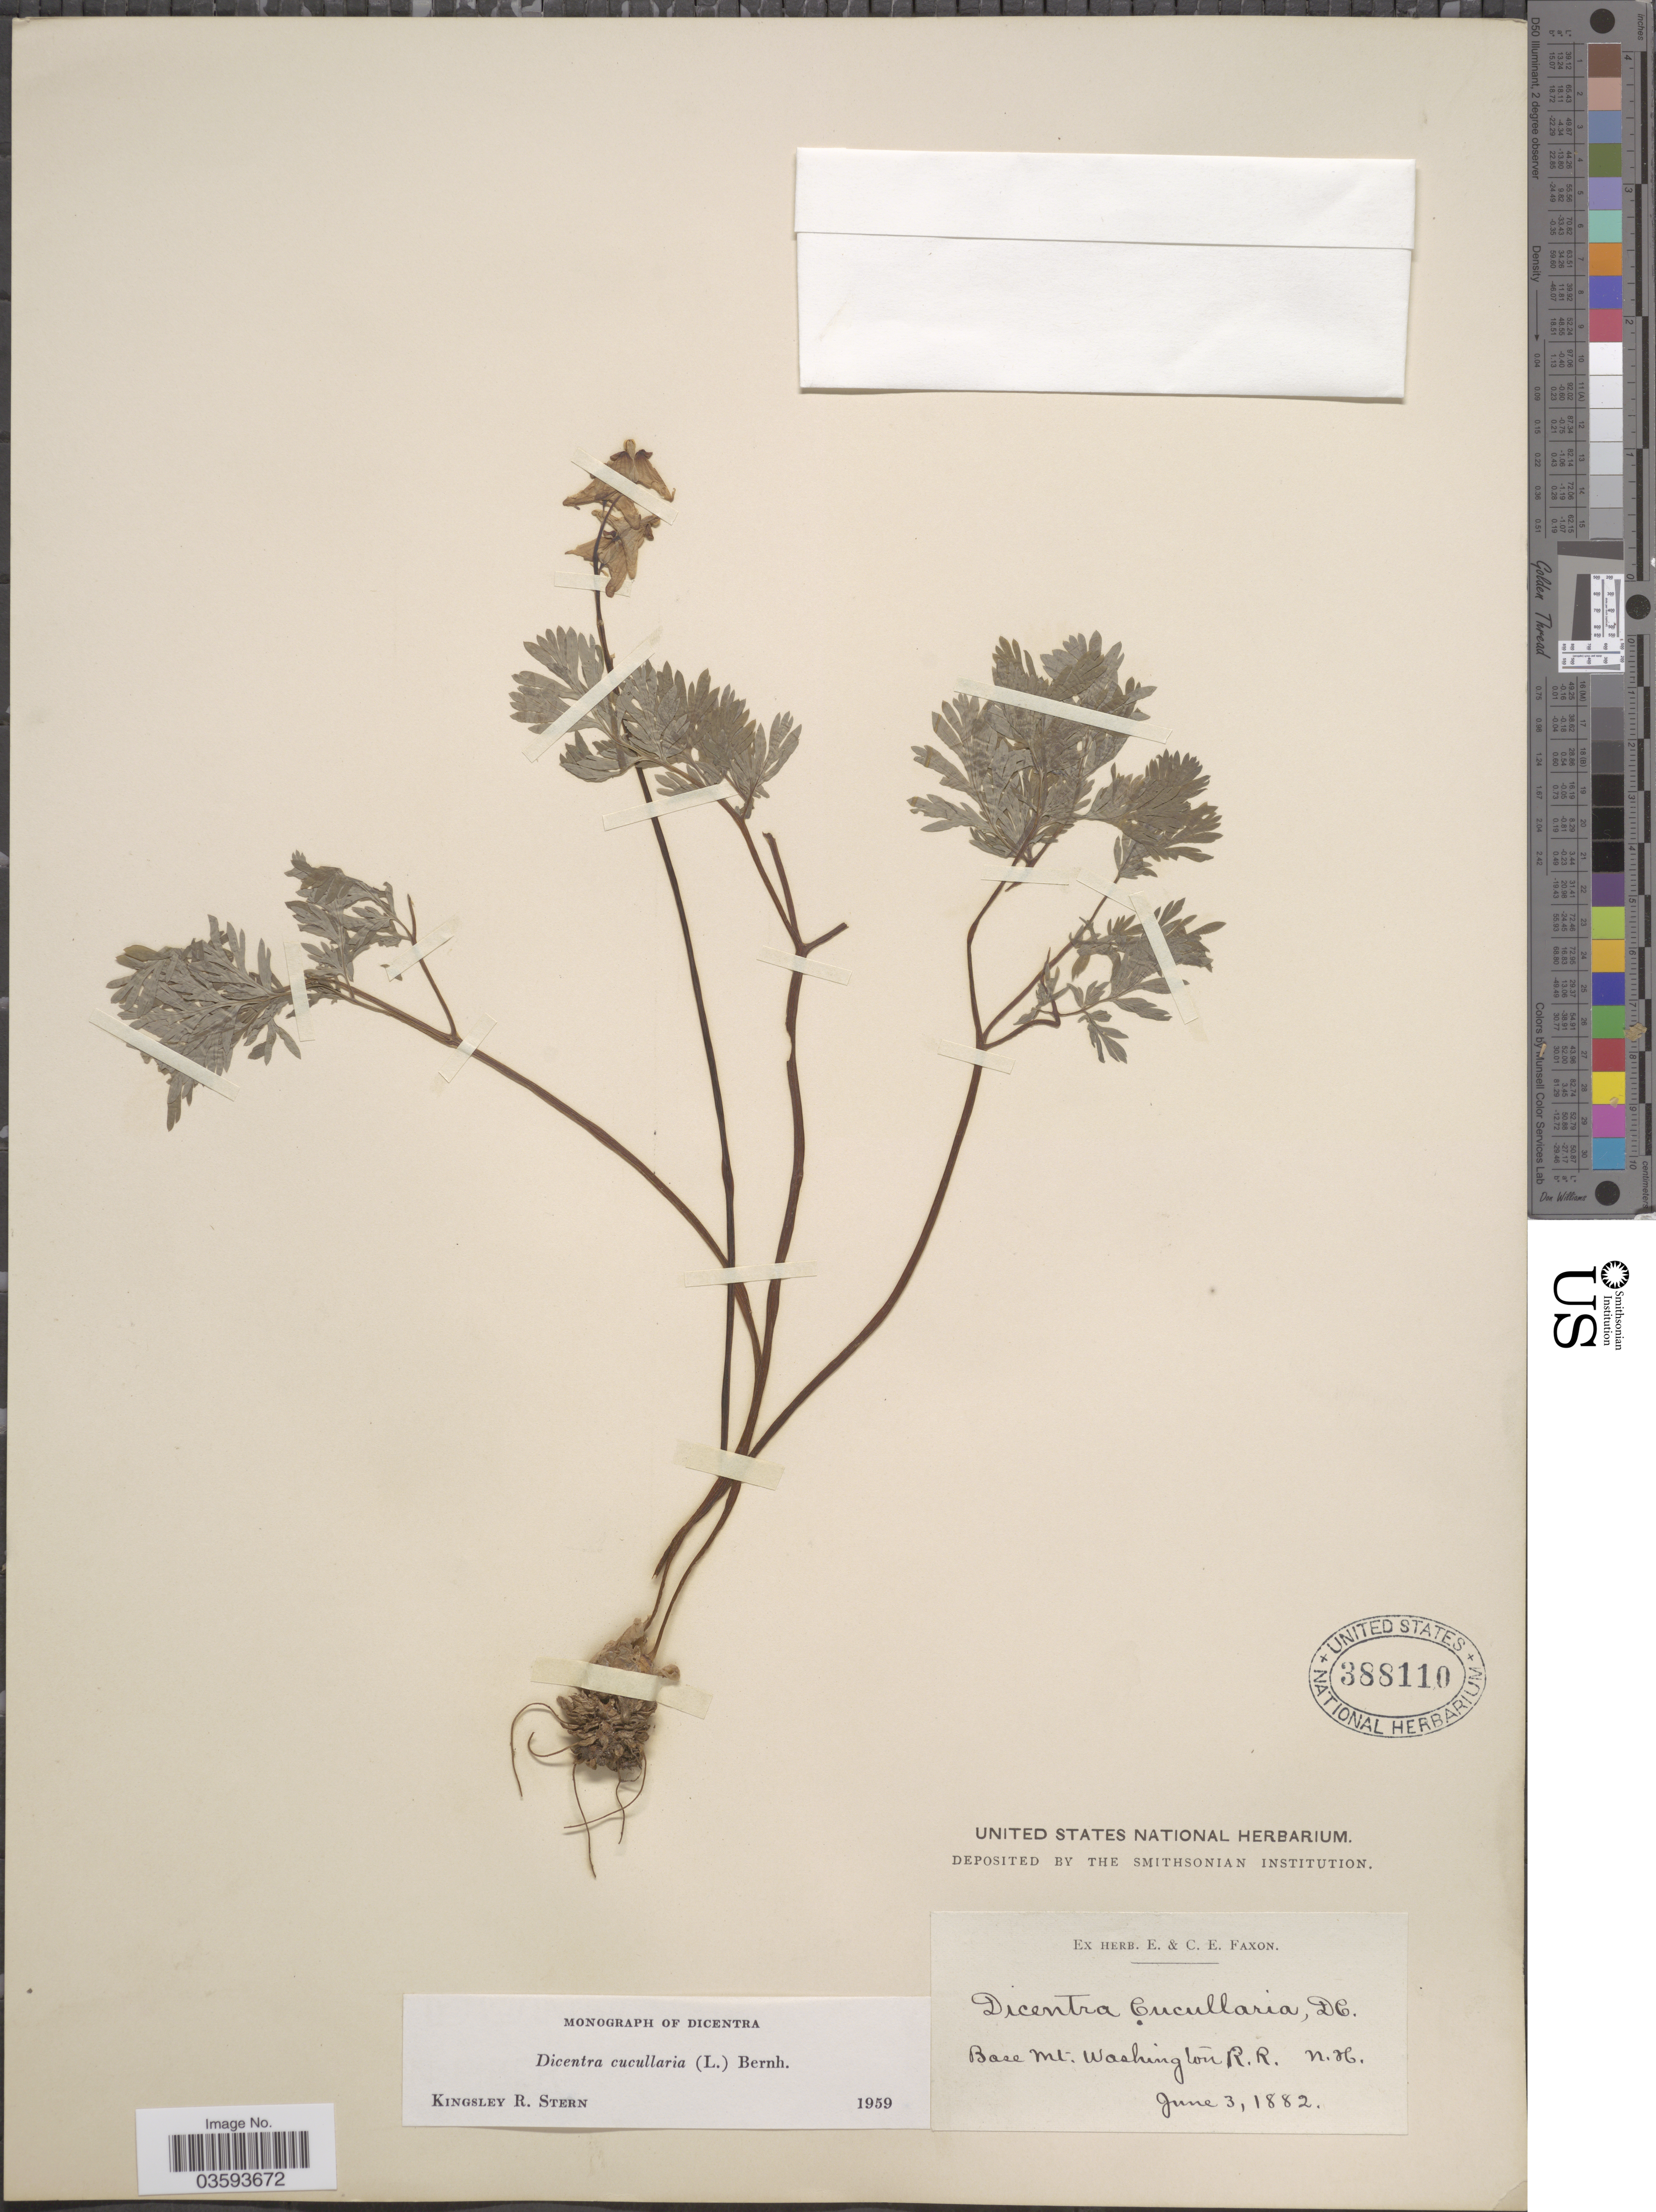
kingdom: Plantae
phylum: Tracheophyta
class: Magnoliopsida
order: Ranunculales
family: Papaveraceae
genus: Dicentra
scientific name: Dicentra cucullaria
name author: (L.) Bernh.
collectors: ex herb. E. & C.E. Faxon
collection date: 1882-06-03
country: United States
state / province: New Hampshire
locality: Base Mt. Washington R.R.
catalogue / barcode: US 388110